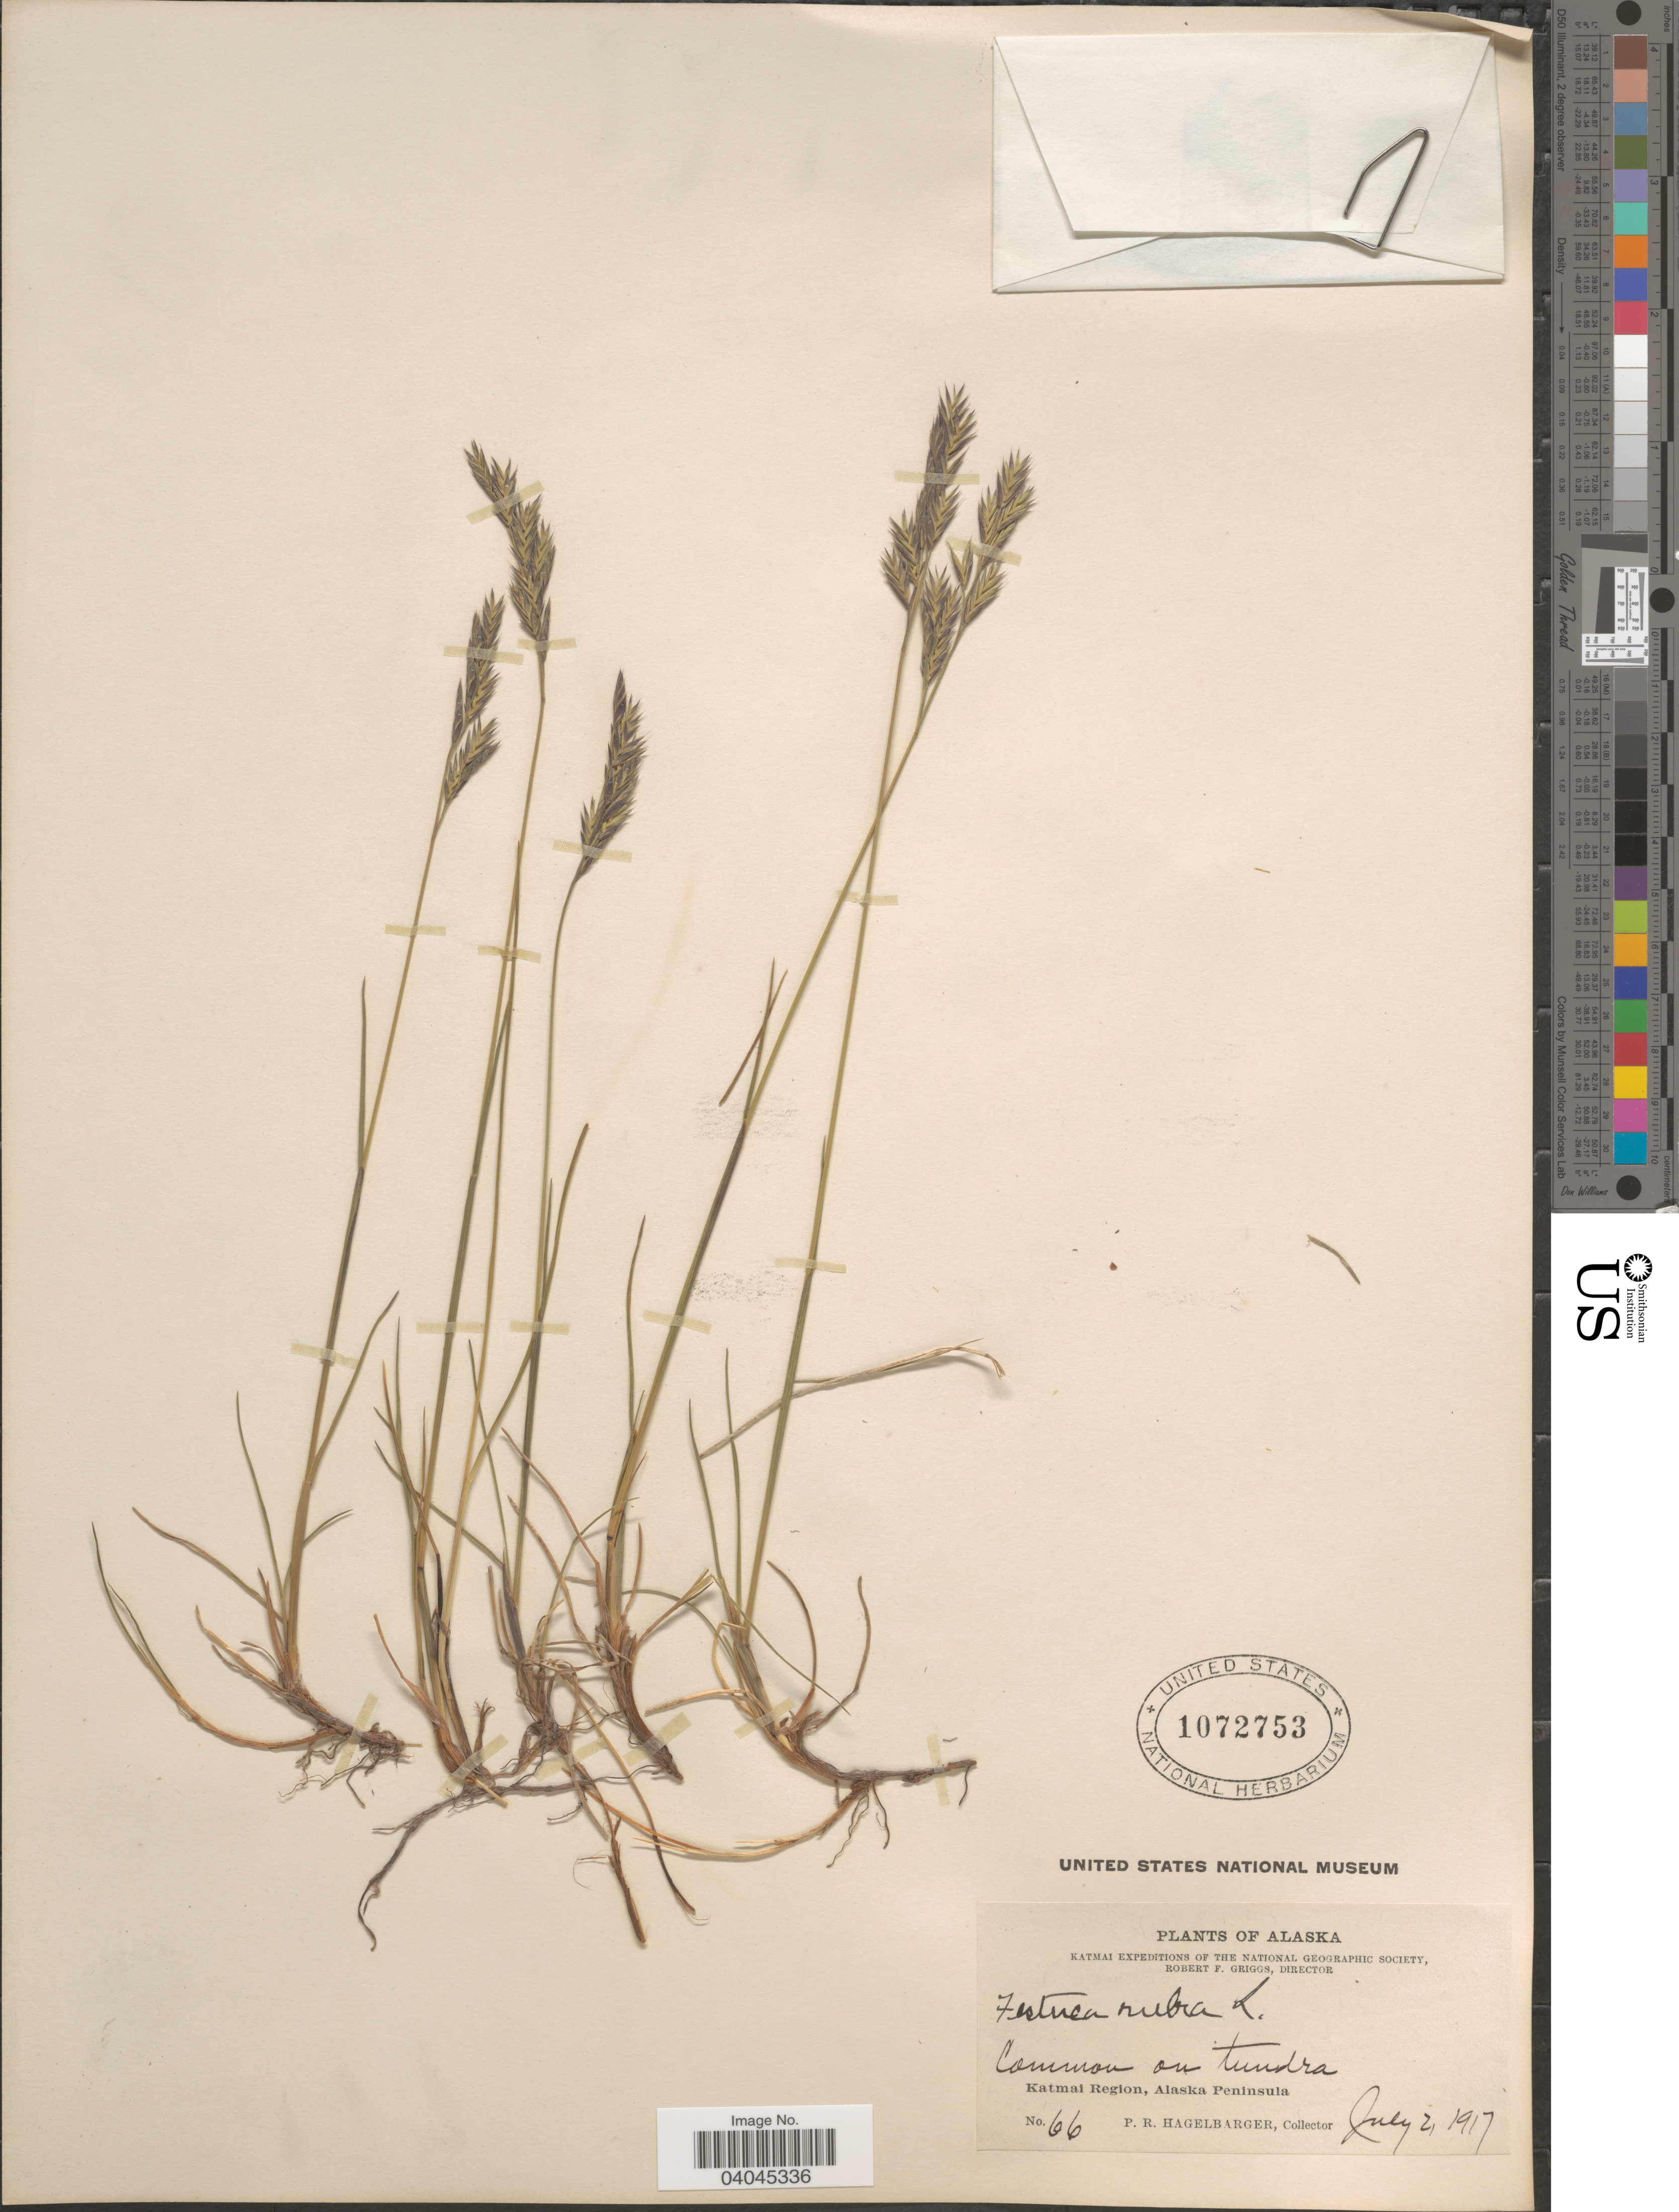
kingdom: Plantae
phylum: Tracheophyta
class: Liliopsida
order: Poales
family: Poaceae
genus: Festuca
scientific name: Festuca rubra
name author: L.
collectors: P. Hagelbarger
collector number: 66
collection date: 1917-07-02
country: United States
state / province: Alaska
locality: Katmai Region, Alaska Peninsula.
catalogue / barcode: US 1072753